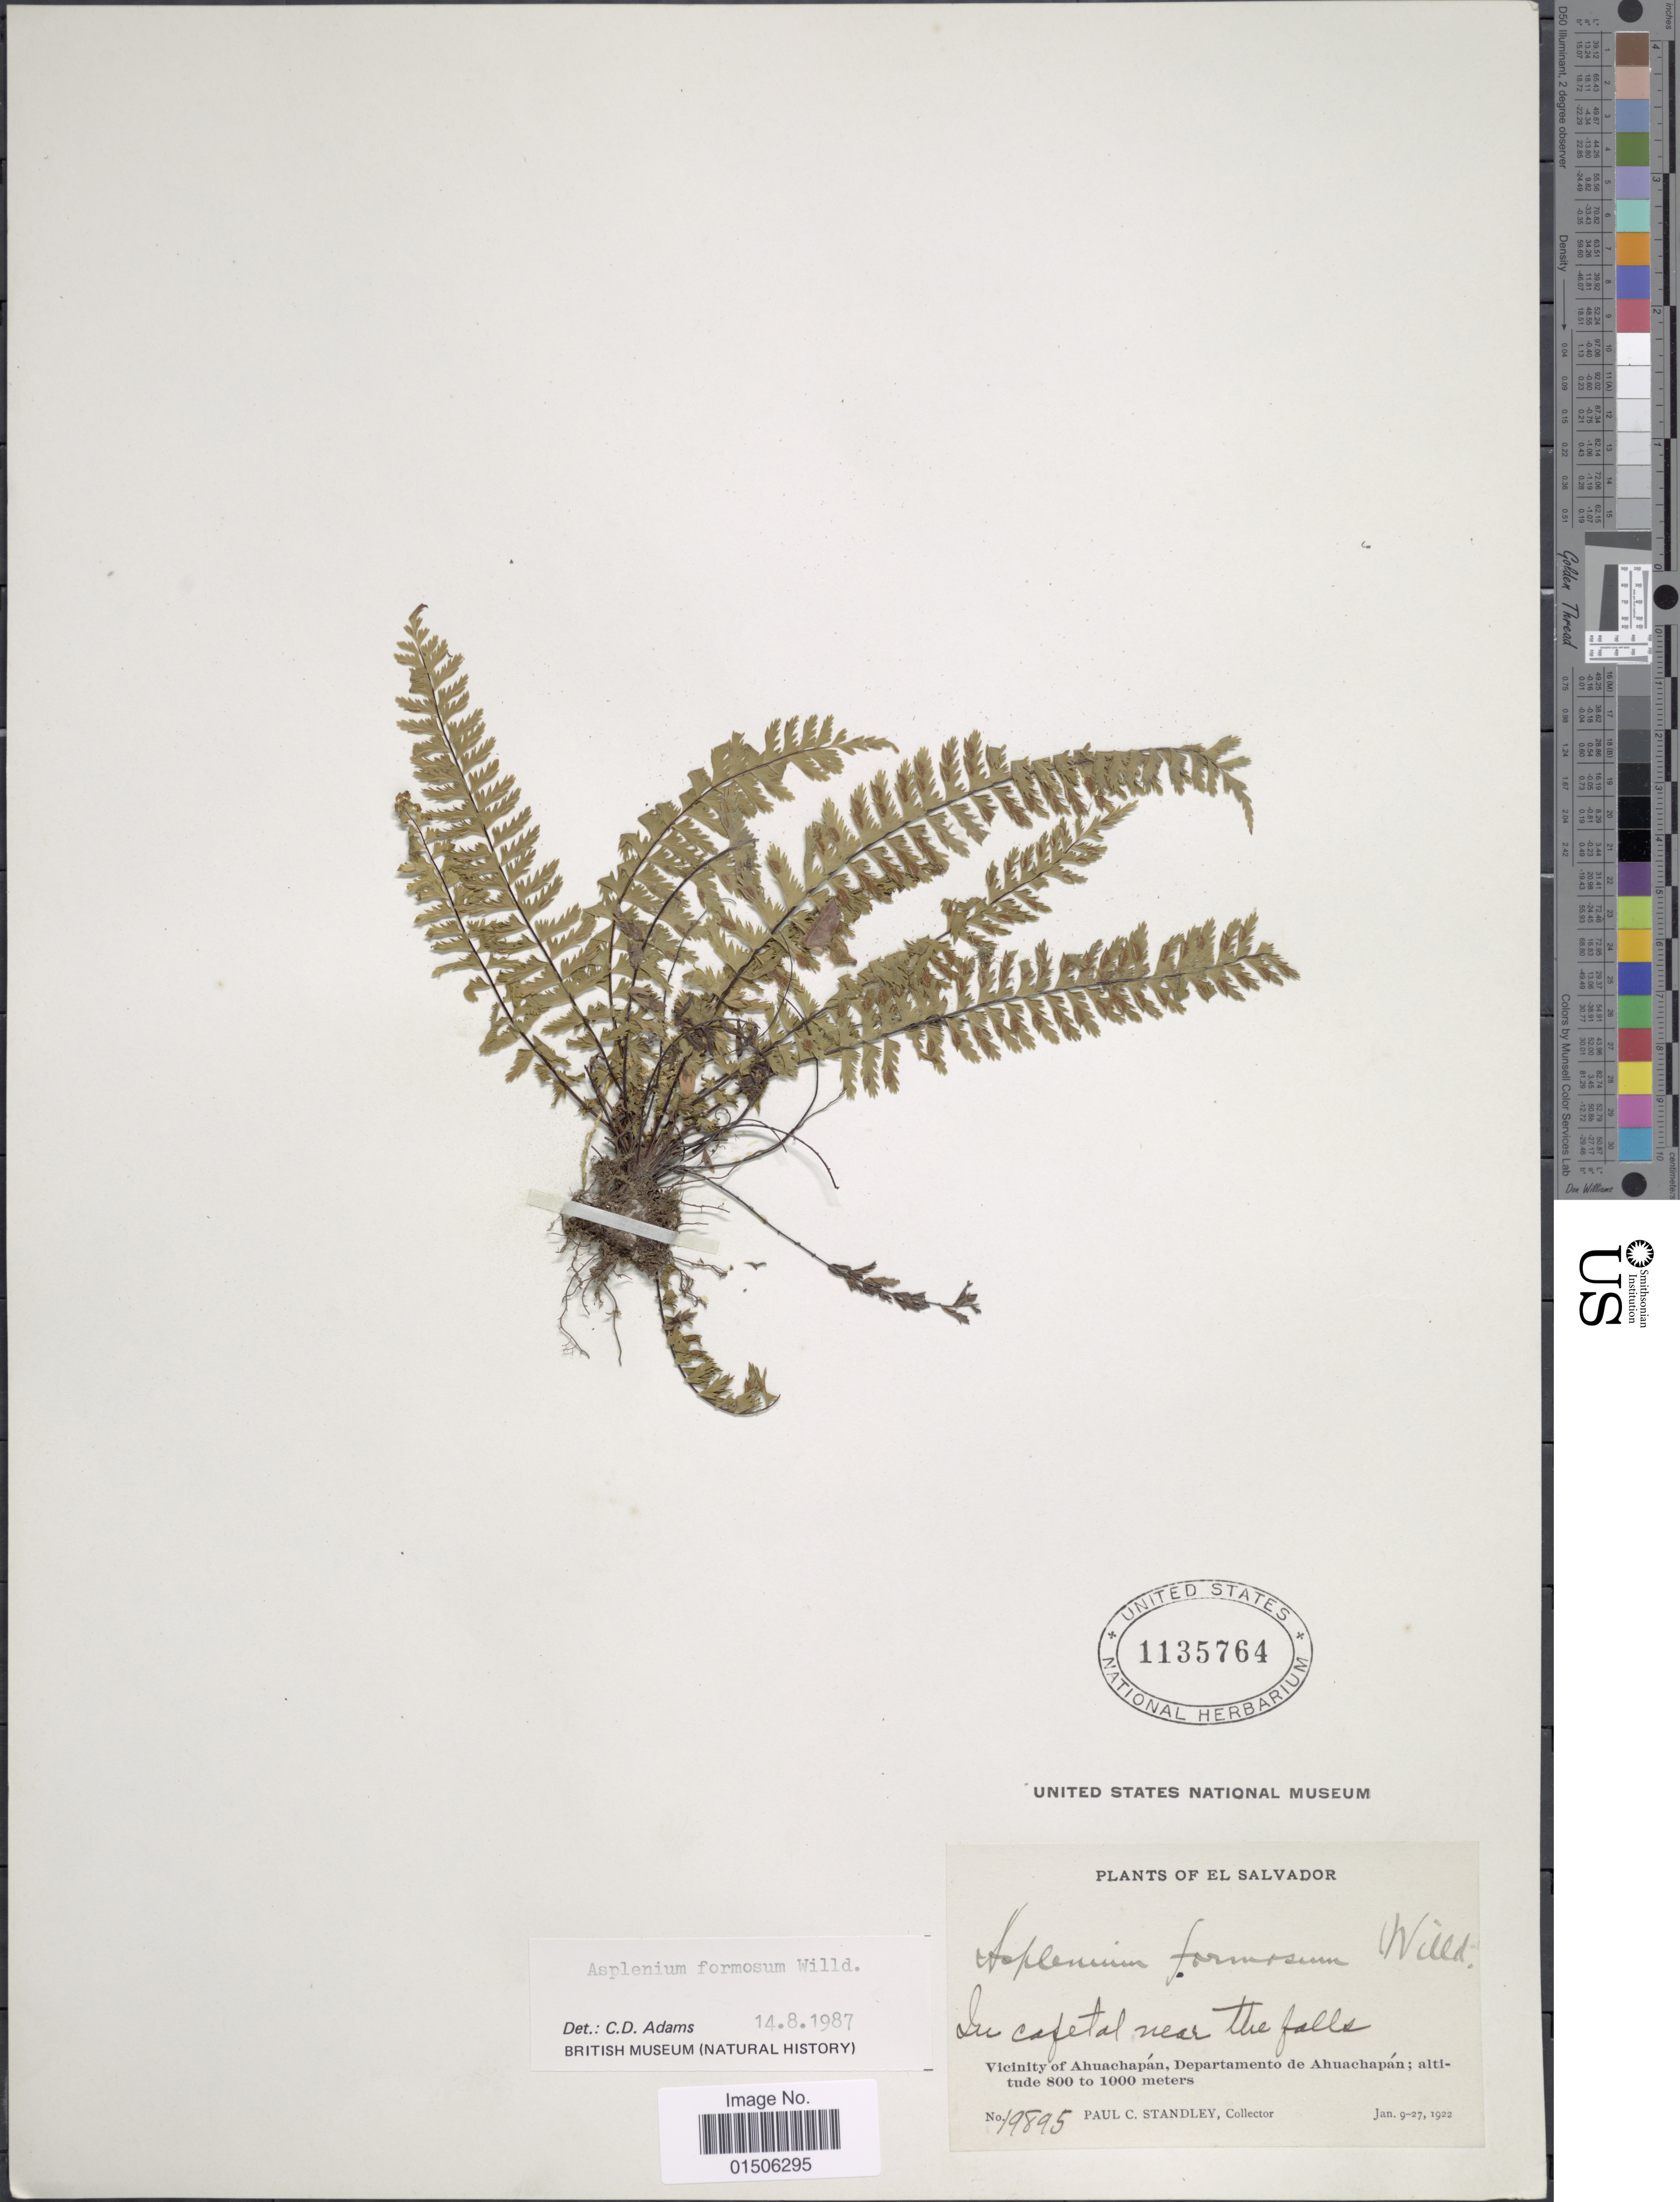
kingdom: Plantae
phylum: Tracheophyta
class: Polypodiopsida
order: Polypodiales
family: Aspleniaceae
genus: Asplenium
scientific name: Asplenium formosum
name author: Willd.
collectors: P. C. Standley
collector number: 19895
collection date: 1922-01-09/1922-01-27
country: El Salvador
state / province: Ahuachapan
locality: In cafetal near the falls, Vicinity of Ahuachapán, Departamento de Ahuachapán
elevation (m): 800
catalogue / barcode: US 1135764